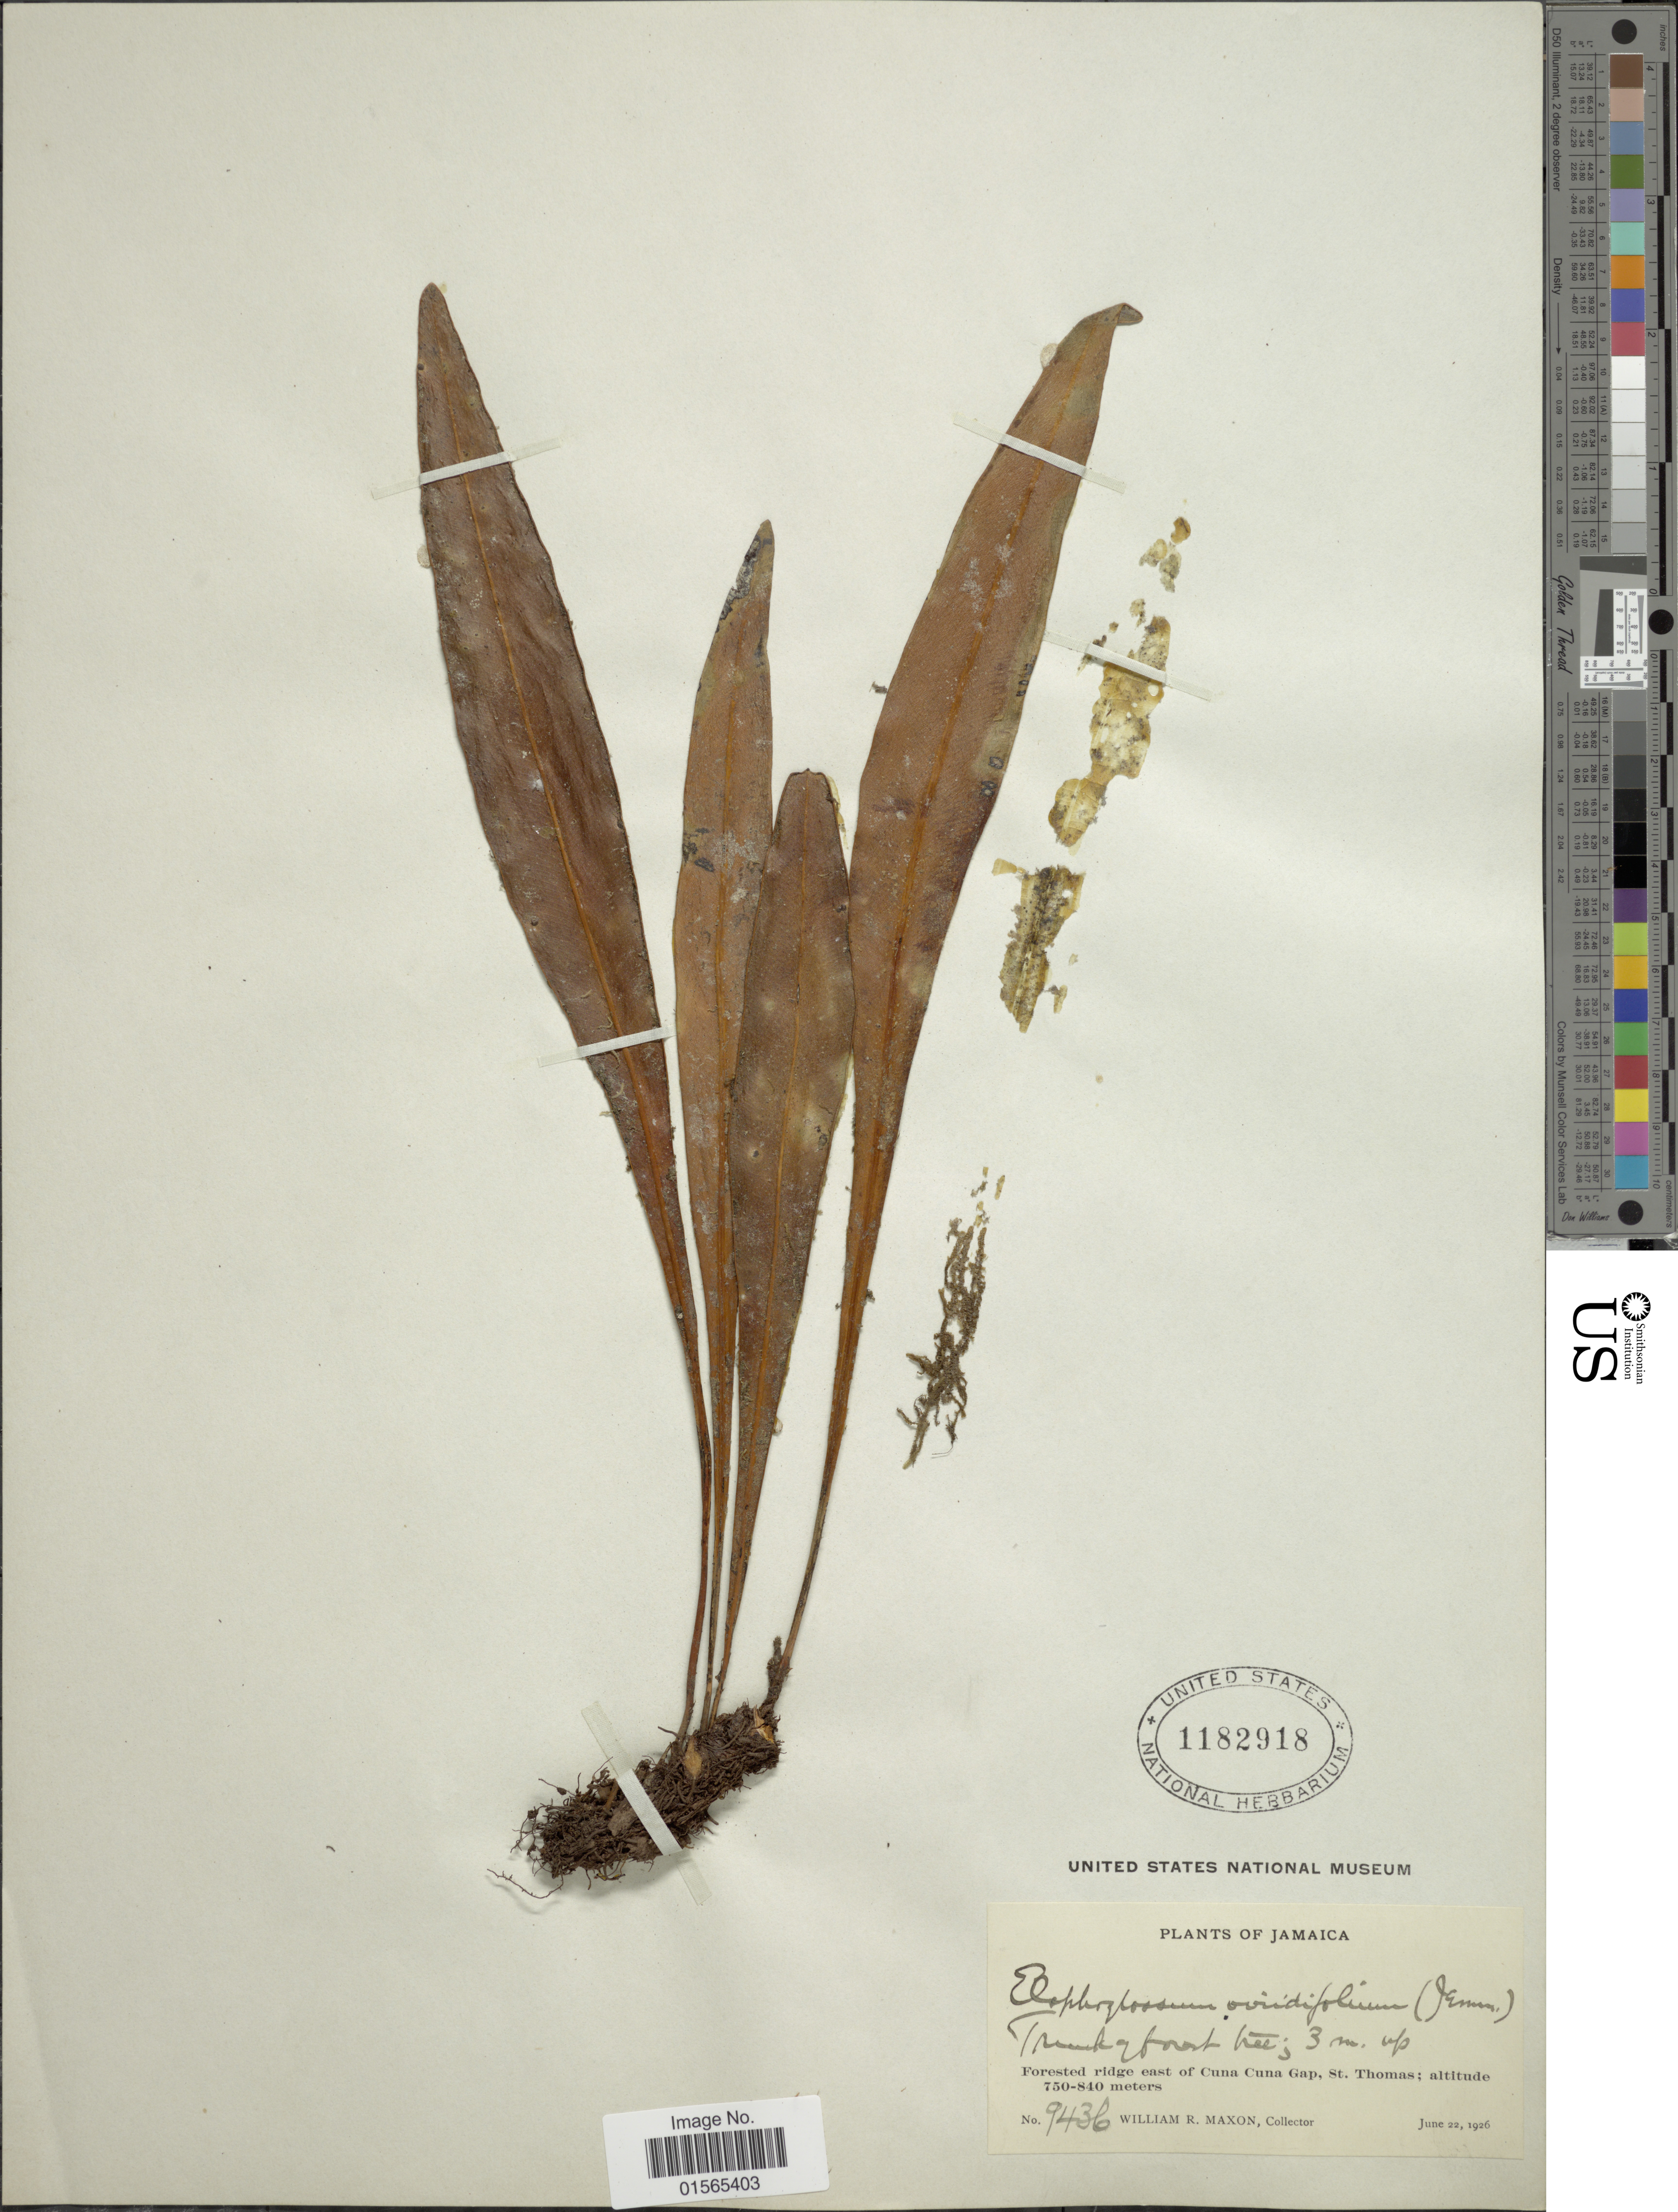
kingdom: Plantae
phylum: Tracheophyta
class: Polypodiopsida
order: Polypodiales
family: Dryopteridaceae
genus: Elaphoglossum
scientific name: Elaphoglossum simplex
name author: (Sw.) Schott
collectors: W. R. Maxon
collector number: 9436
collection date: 1926-06-22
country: Jamaica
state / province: Saint Thomas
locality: Forested idge east of Cuna Cuna Gap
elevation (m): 750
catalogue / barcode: US 1182918